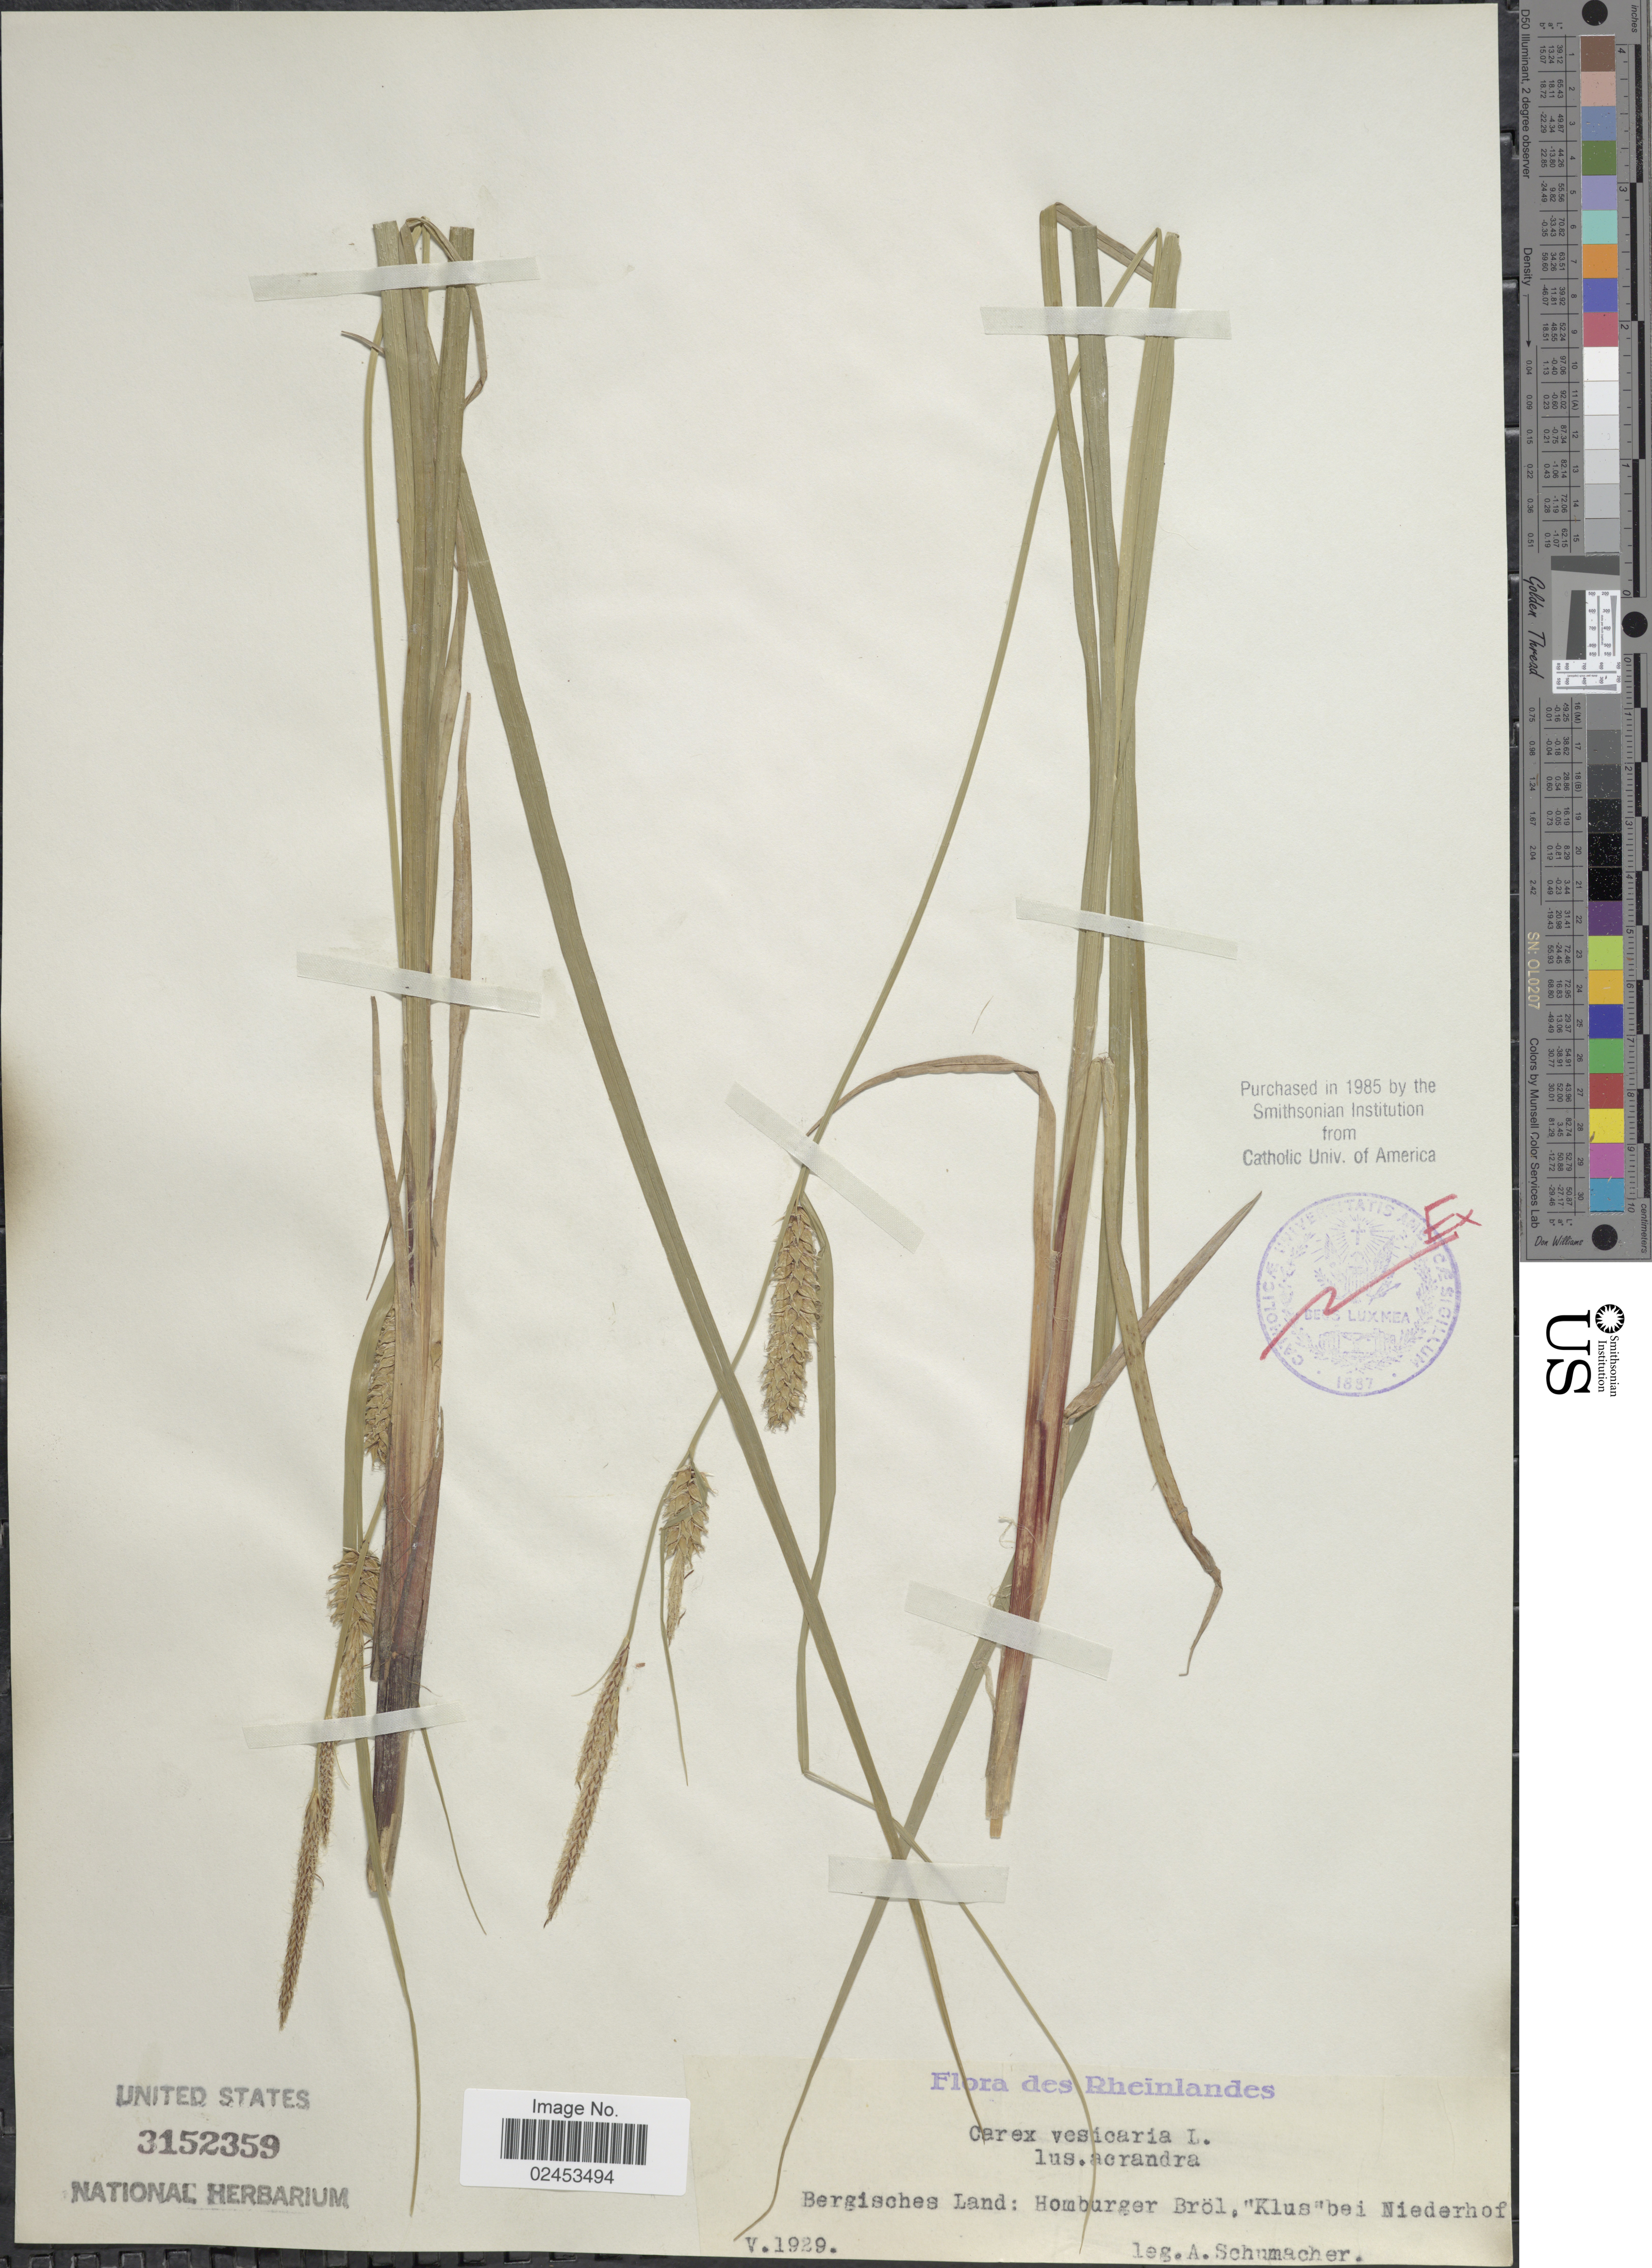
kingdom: Plantae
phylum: Tracheophyta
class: Liliopsida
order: Poales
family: Cyperaceae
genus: Carex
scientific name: Carex vesicaria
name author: L.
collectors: A. Schumacher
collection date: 1929-05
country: Germany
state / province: Rhineland-Palatinate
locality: Rheinlandes, Bergische Land: Homburger Bröl, 'Klus' bei Niederhof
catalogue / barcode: US 3152359